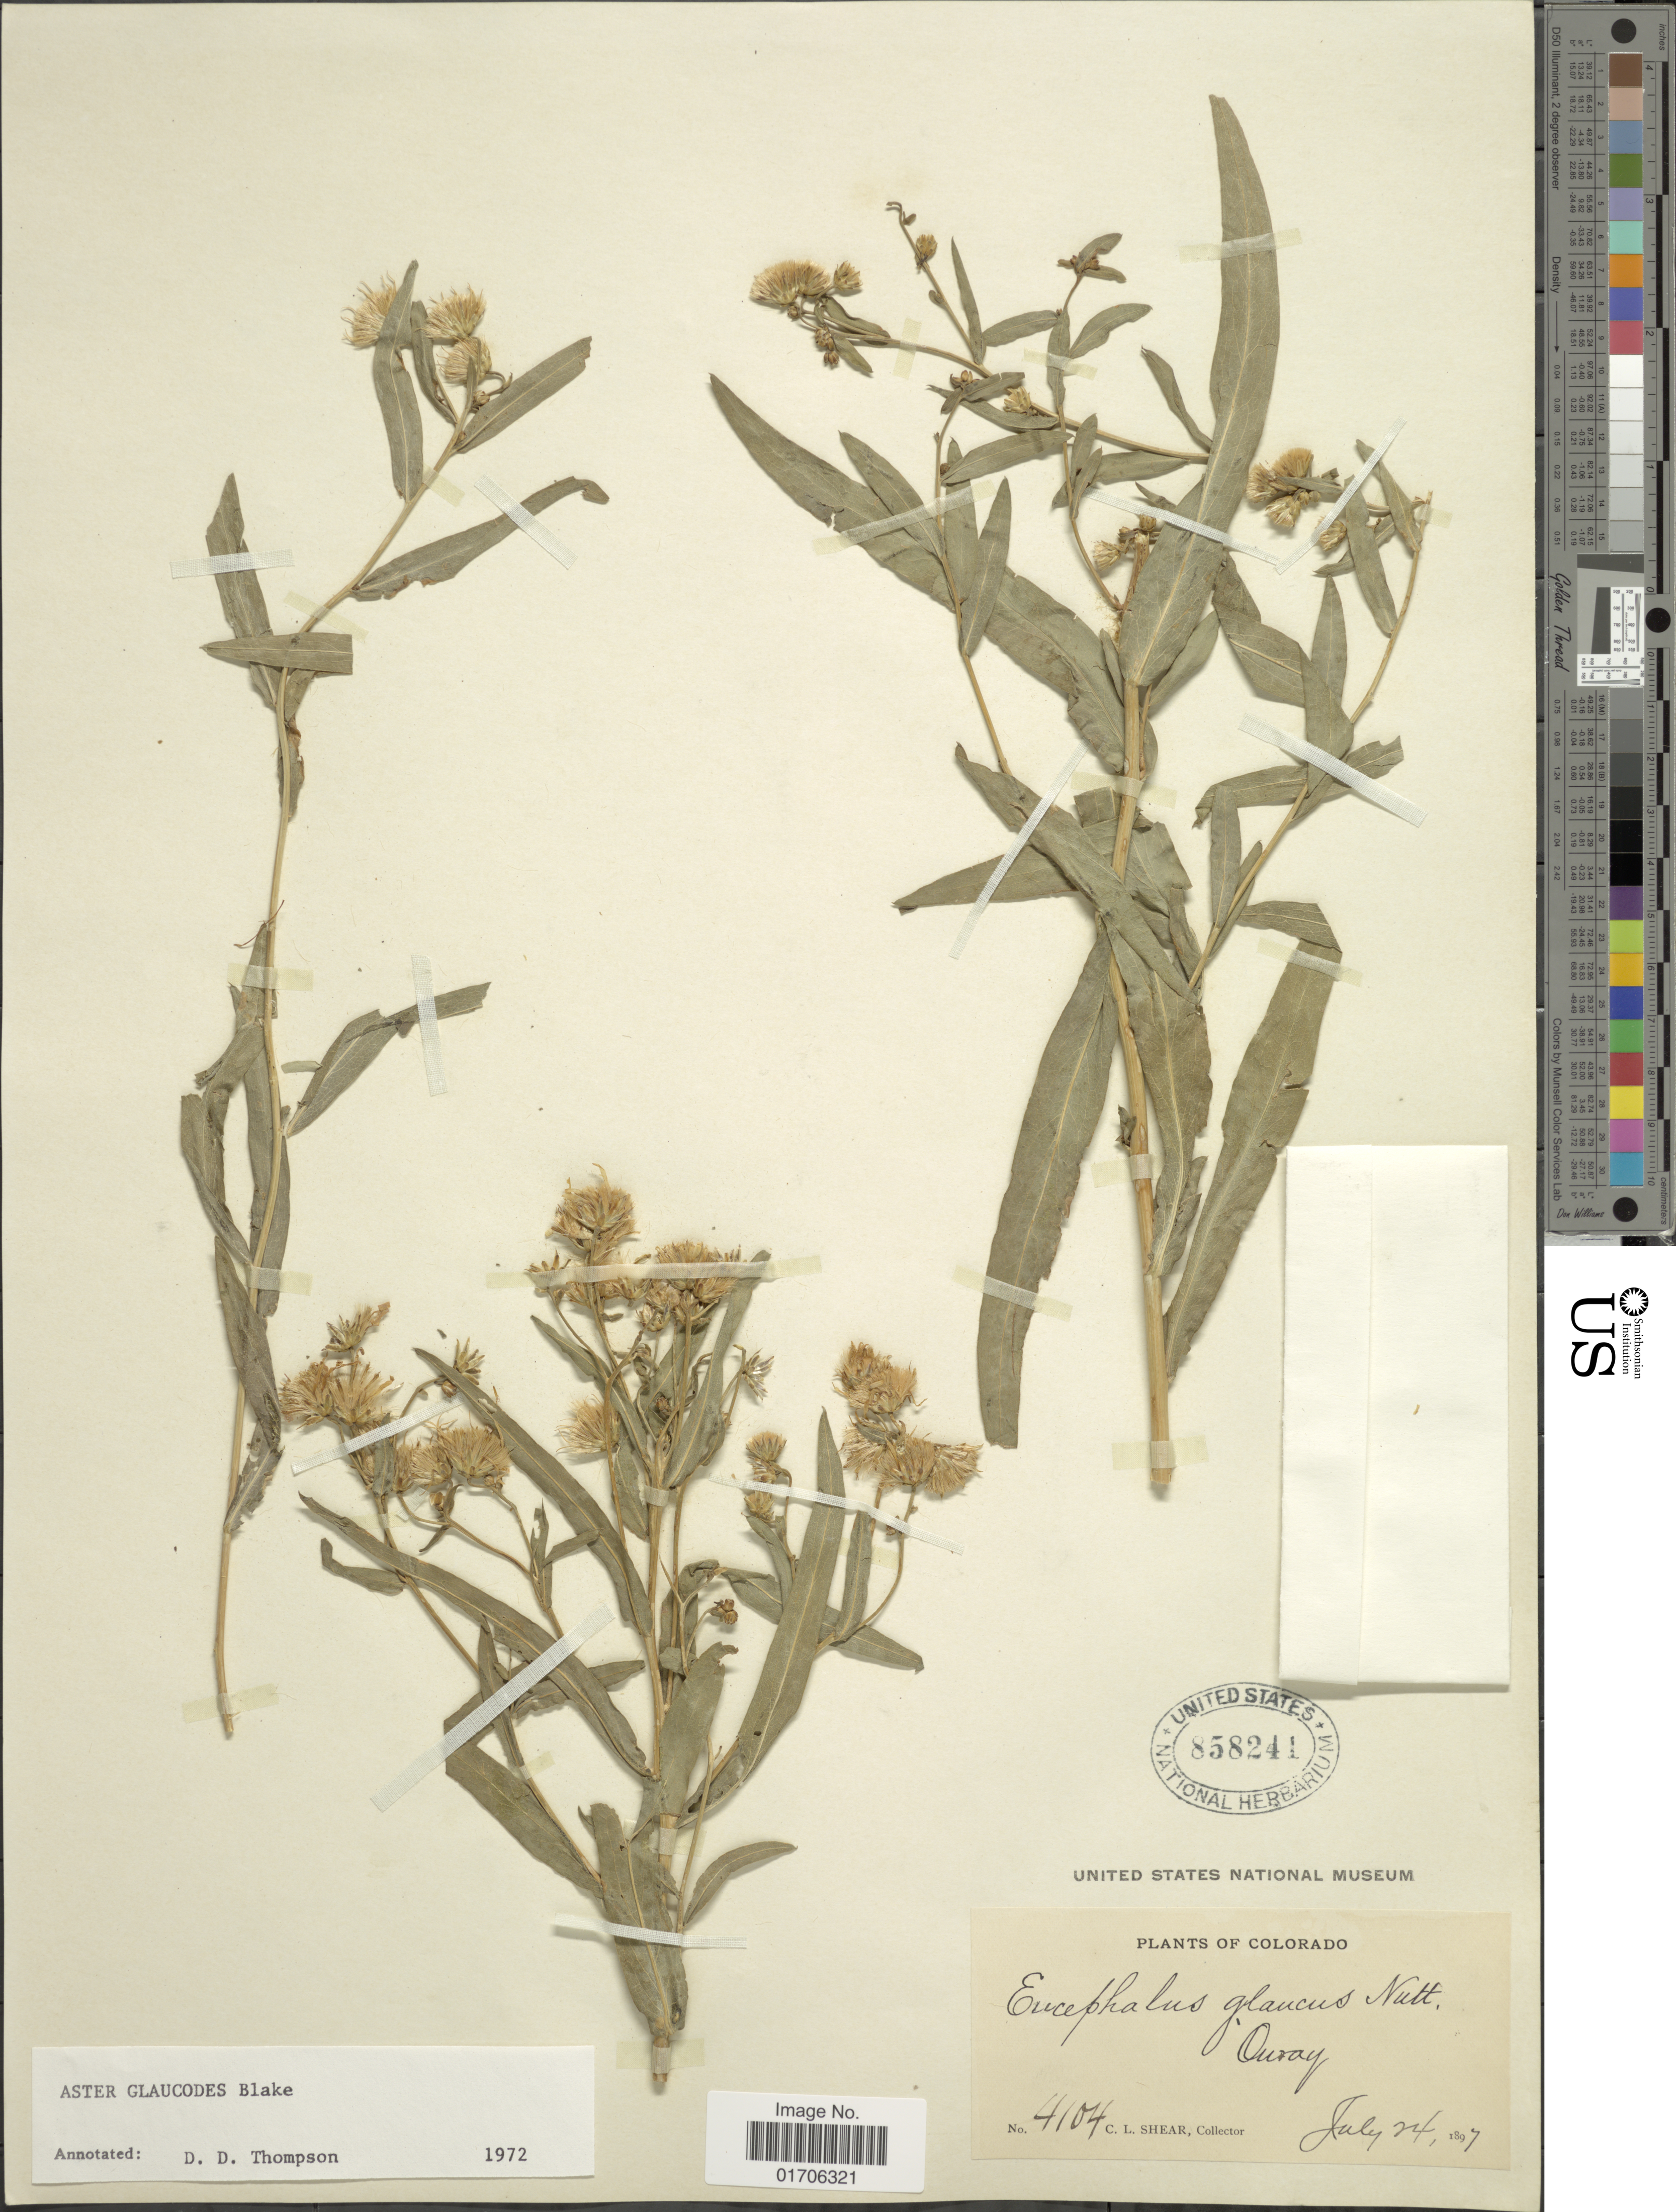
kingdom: Plantae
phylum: Tracheophyta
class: Magnoliopsida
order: Asterales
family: Asteraceae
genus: Eurybia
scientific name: Eurybia glauca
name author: (Nutt.) G.L. Nesom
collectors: C. L. Shear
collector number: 4104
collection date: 1897-07-24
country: United States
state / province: Colorado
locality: Colorado. Ouray.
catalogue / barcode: US 858241